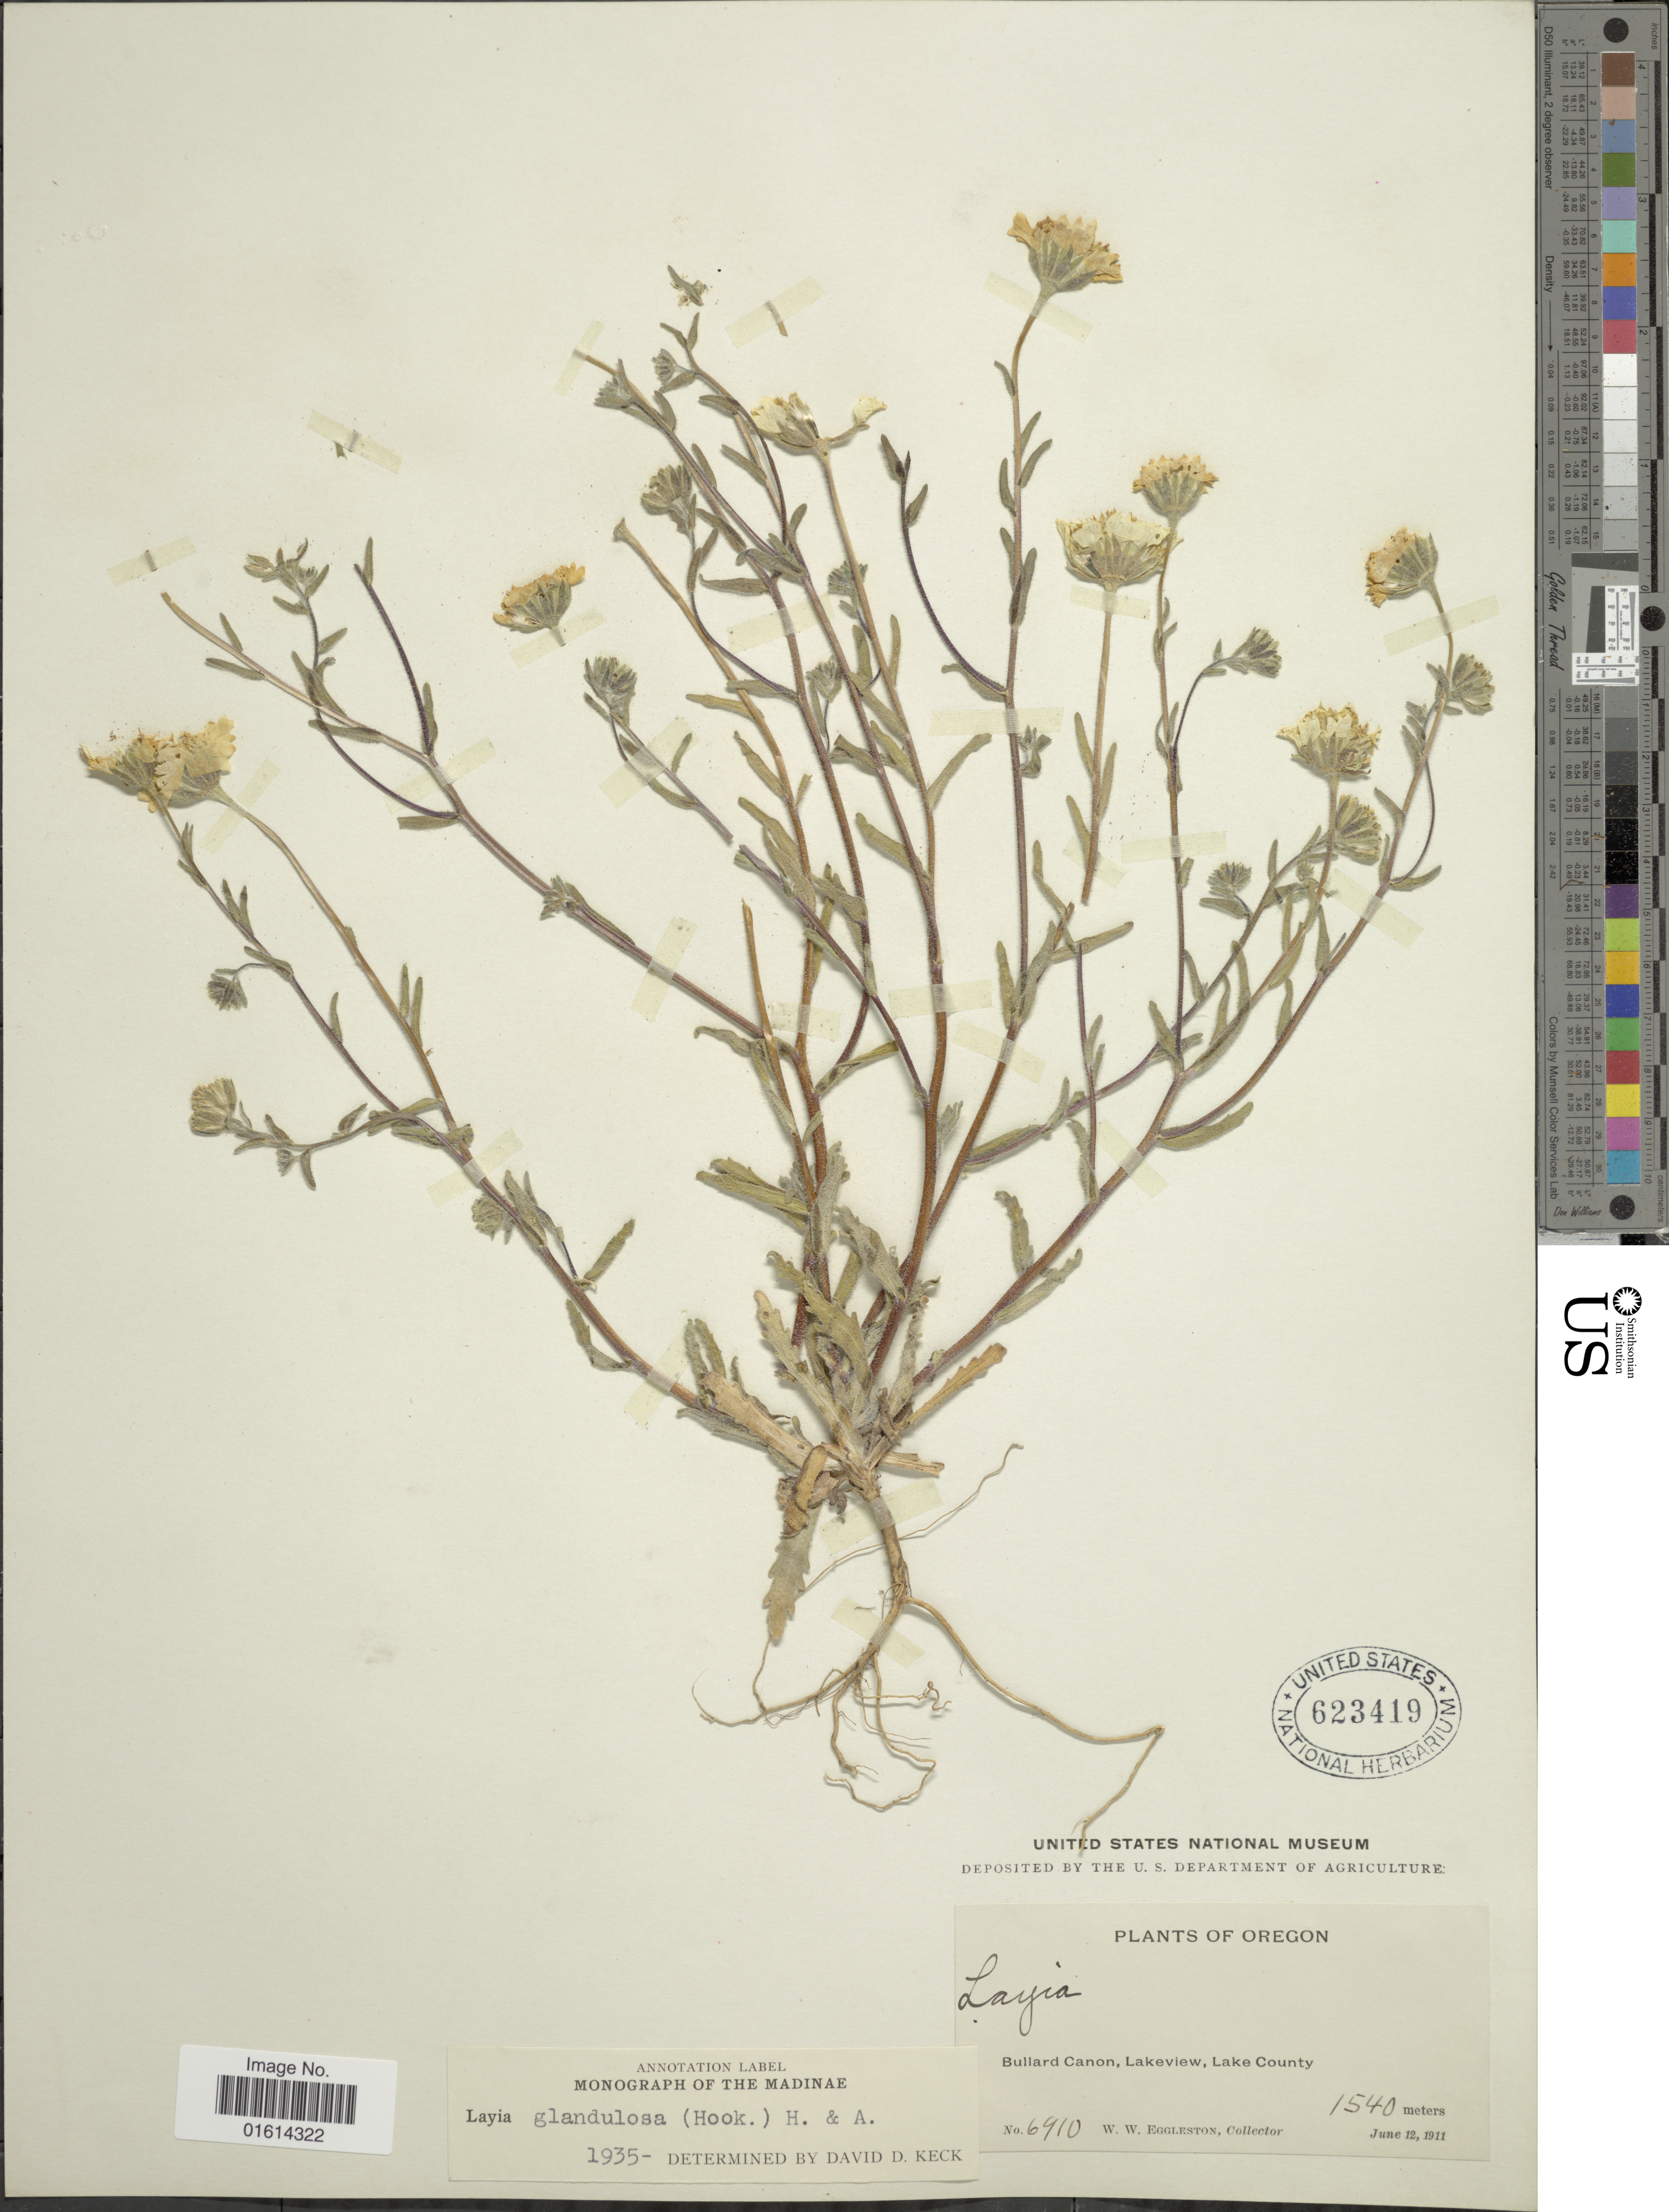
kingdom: Plantae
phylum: Tracheophyta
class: Magnoliopsida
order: Asterales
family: Asteraceae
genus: Layia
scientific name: Layia glandulosa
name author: Hook. & Arn.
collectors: W. W. Eggleston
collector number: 6910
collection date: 1911-06-12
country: United States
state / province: Oregon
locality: Bullard Canon, Lakeview, Lake County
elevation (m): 1540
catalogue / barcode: US 623419